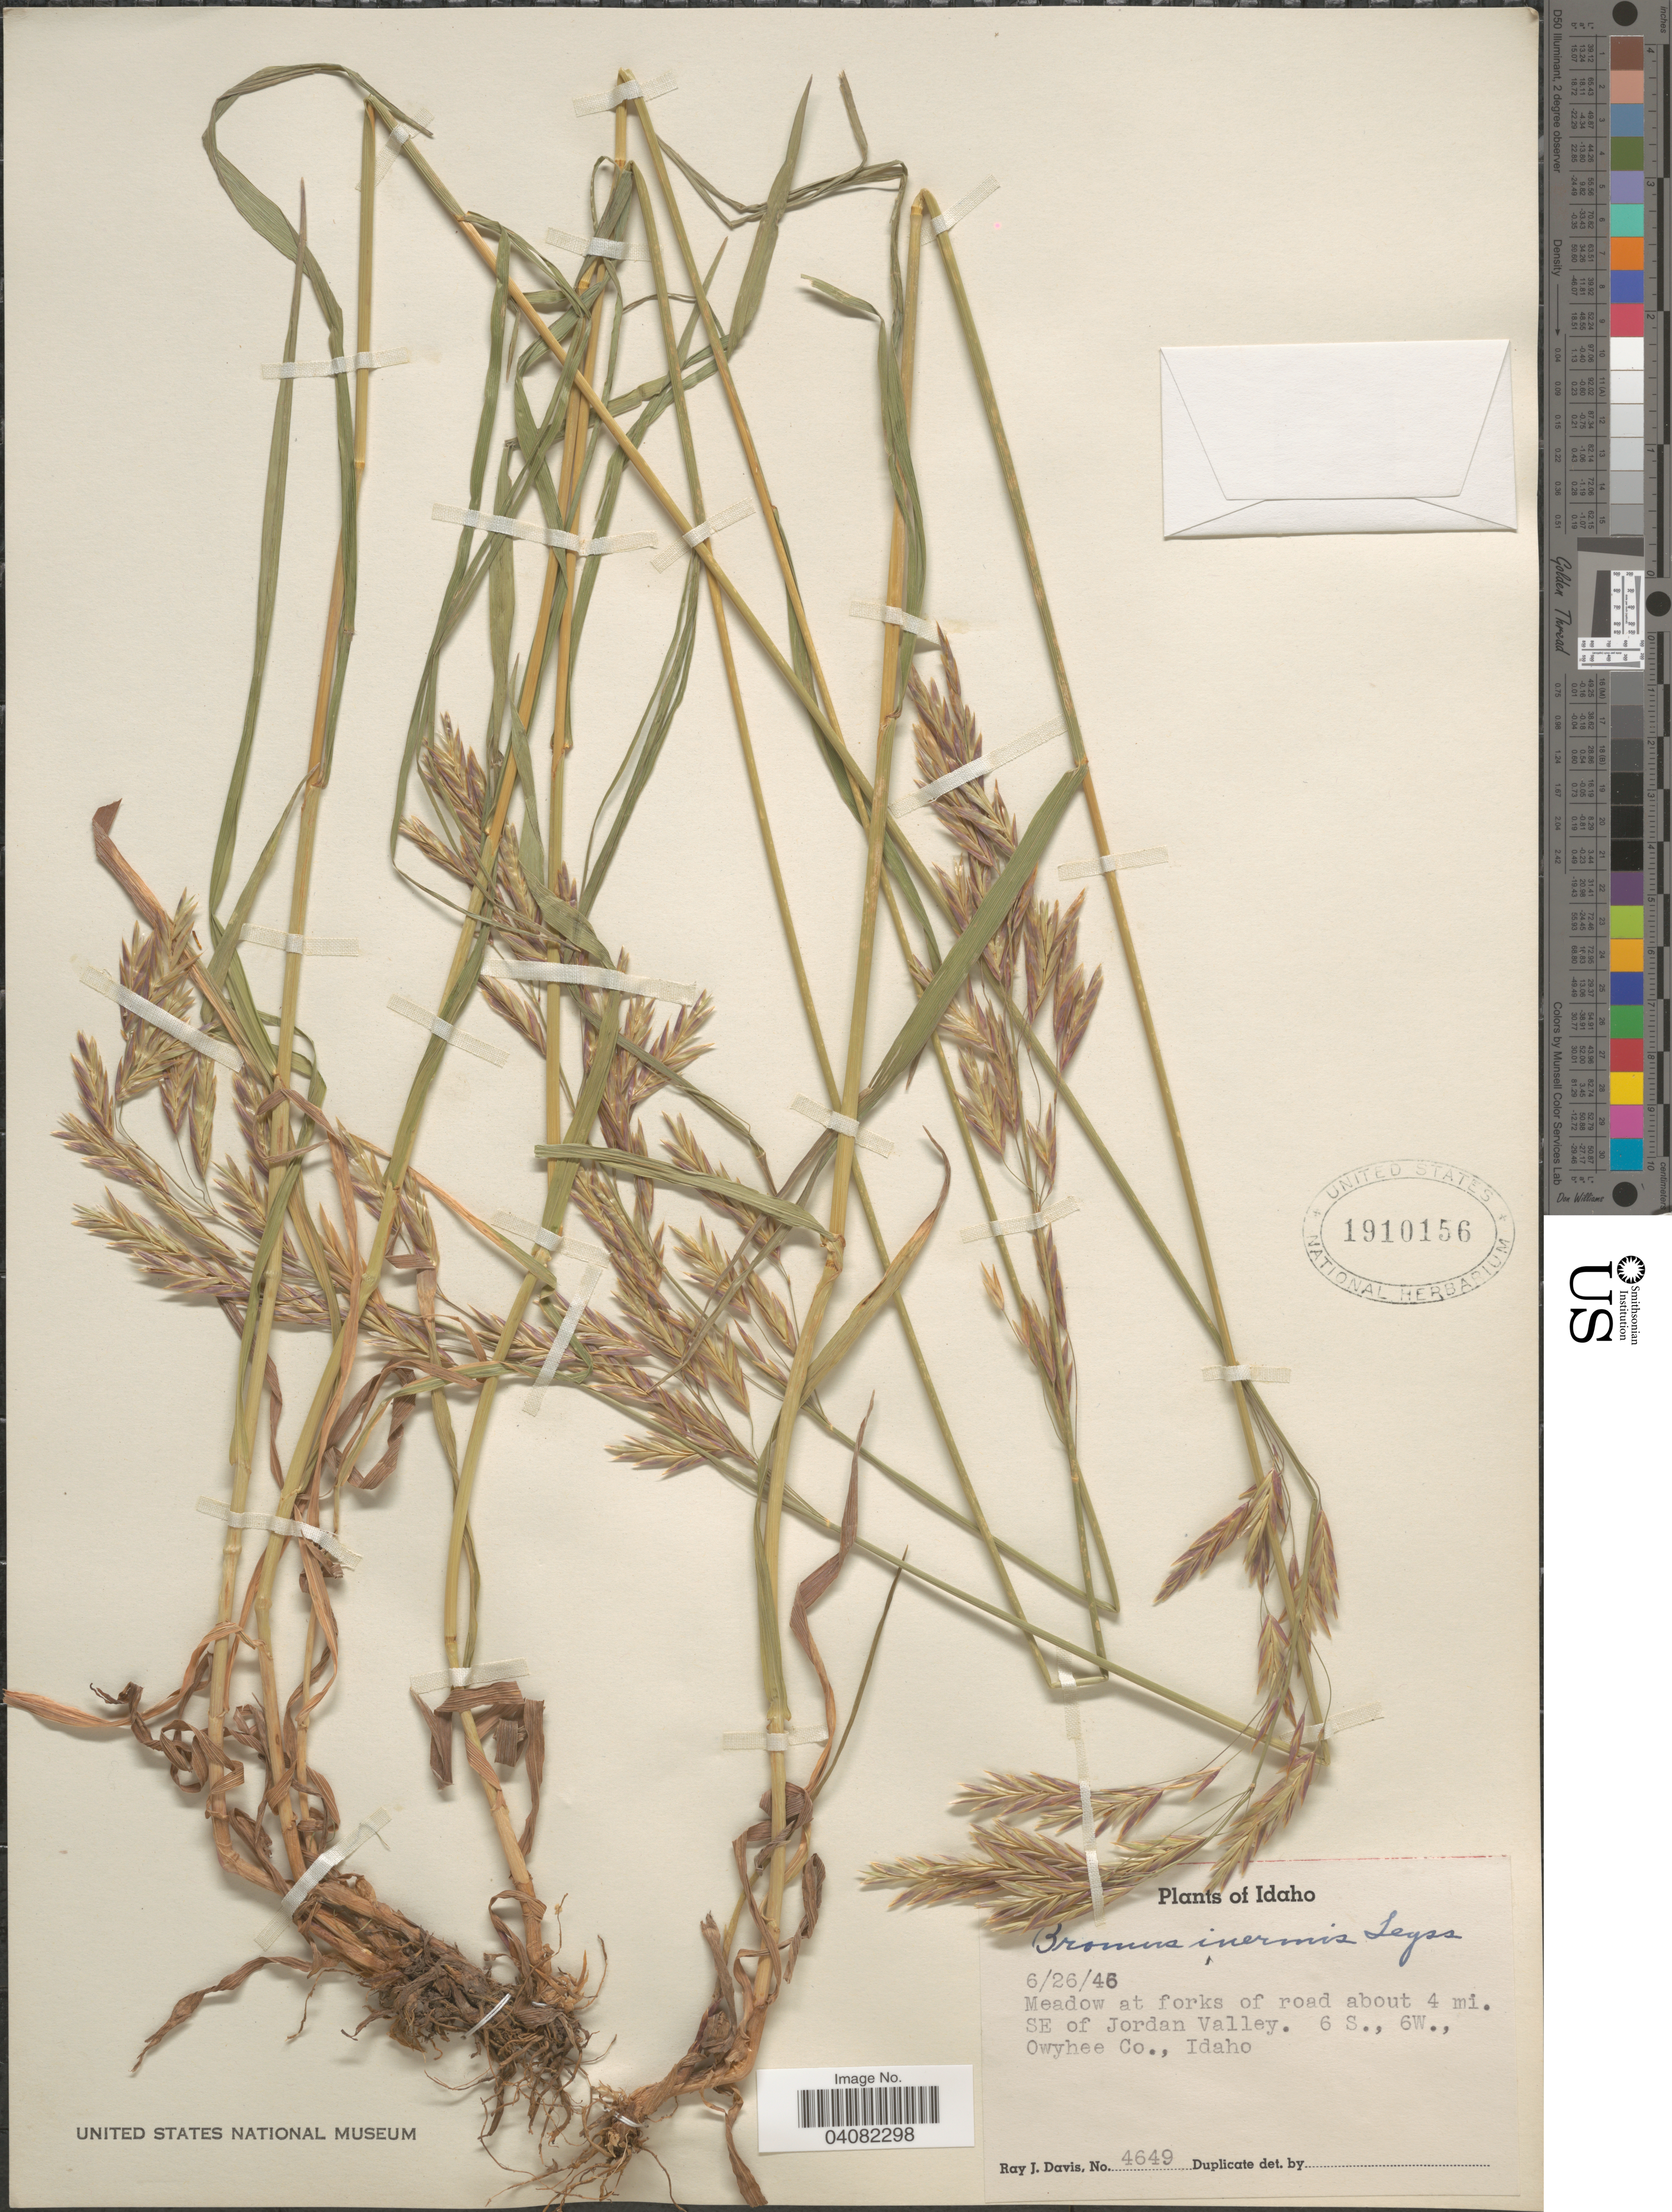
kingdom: Plantae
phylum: Tracheophyta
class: Liliopsida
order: Poales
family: Poaceae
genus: Bromus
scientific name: Bromus inermis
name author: Leyss.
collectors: R. Davis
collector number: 4649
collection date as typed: Transcribed d/m/y: 26/6/46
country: United States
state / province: Idaho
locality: Meadow at forks of road about 4 mi. SE of Jordan Valley. 6 S., 6W., Owyhee Co.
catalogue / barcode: US 1910156